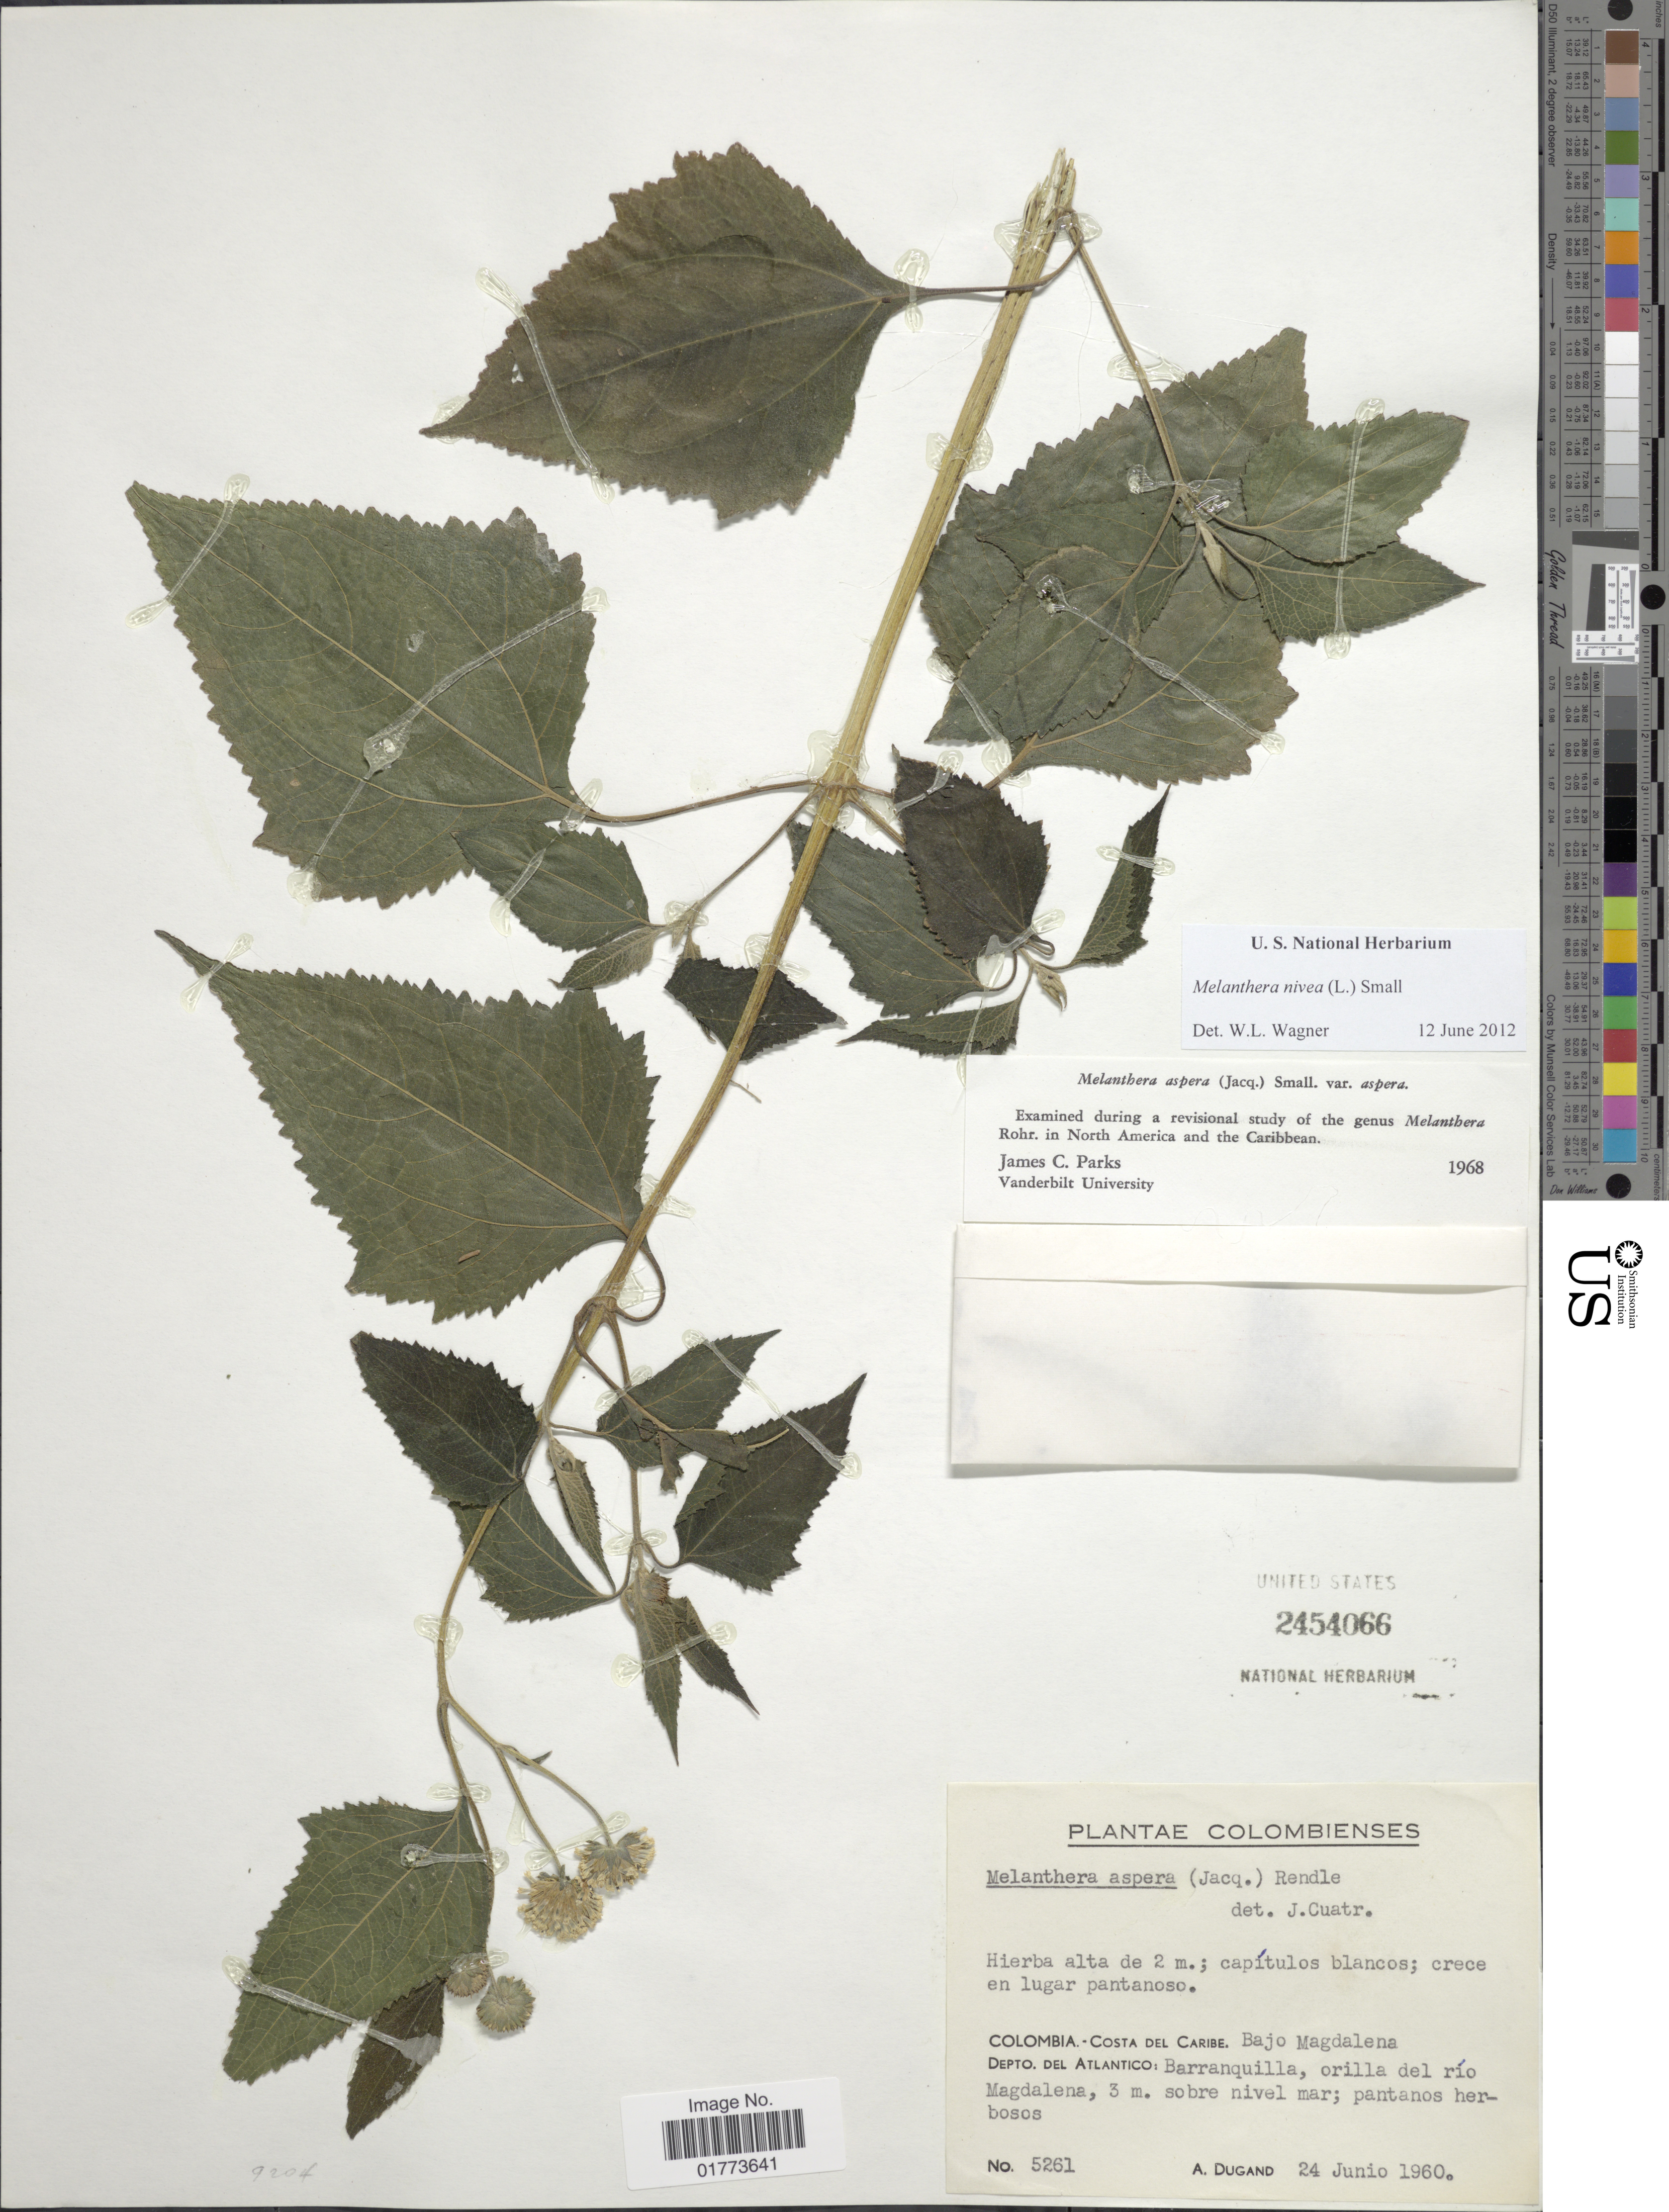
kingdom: Plantae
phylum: Tracheophyta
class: Magnoliopsida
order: Asterales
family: Asteraceae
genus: Melanthera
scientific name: Melanthera nivea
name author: (L.) Small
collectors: A. Dugand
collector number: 5261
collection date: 1960-06-24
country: Colombia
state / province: Atlántico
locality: Colombia.-Costa del Caribe. Bajo Magdalena. Depto. del Atlántico: Barranquilla, orilla del rio Magdalena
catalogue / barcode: US 2454066